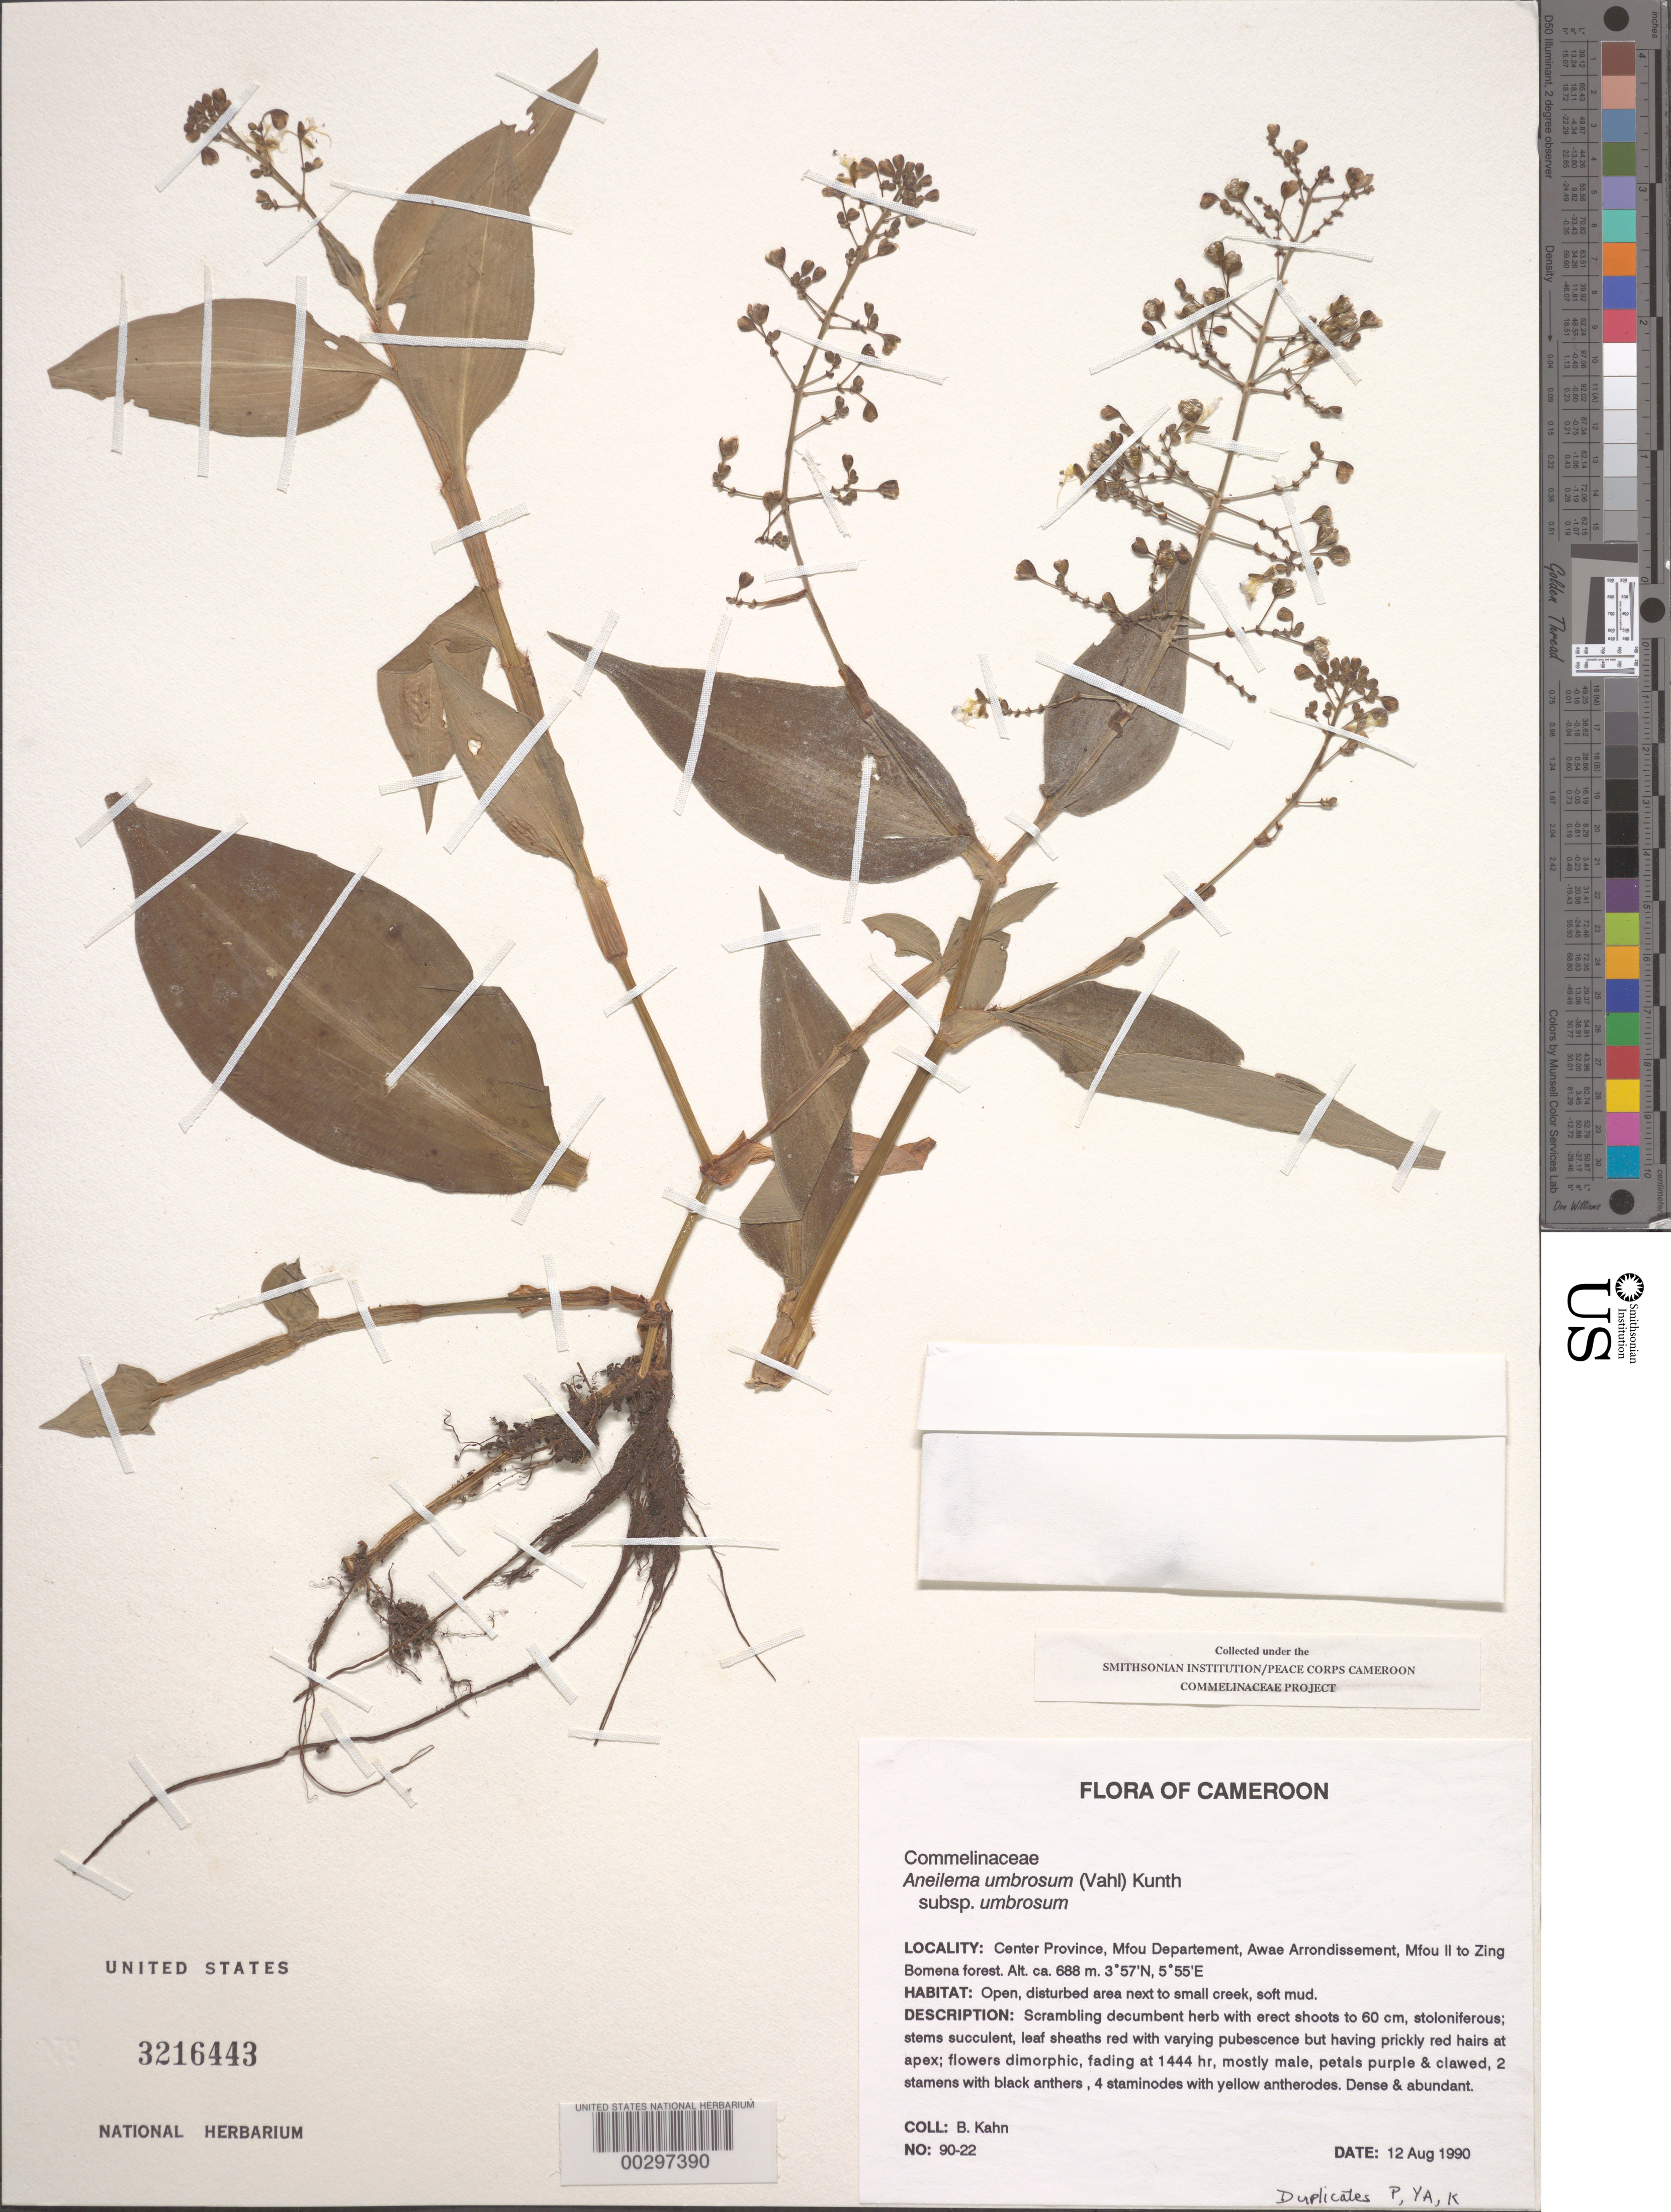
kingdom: Plantae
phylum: Tracheophyta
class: Liliopsida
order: Commelinales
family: Commelinaceae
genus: Aneilema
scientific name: Aneilema umbrosum subsp. umbrosum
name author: (Vahl) Kunth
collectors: B. Kahn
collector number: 90-22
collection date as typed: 12 Aug 1990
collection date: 1990-08-12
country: Cameroon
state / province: Centre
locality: Mofou, awae arrondissement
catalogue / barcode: US 3216443